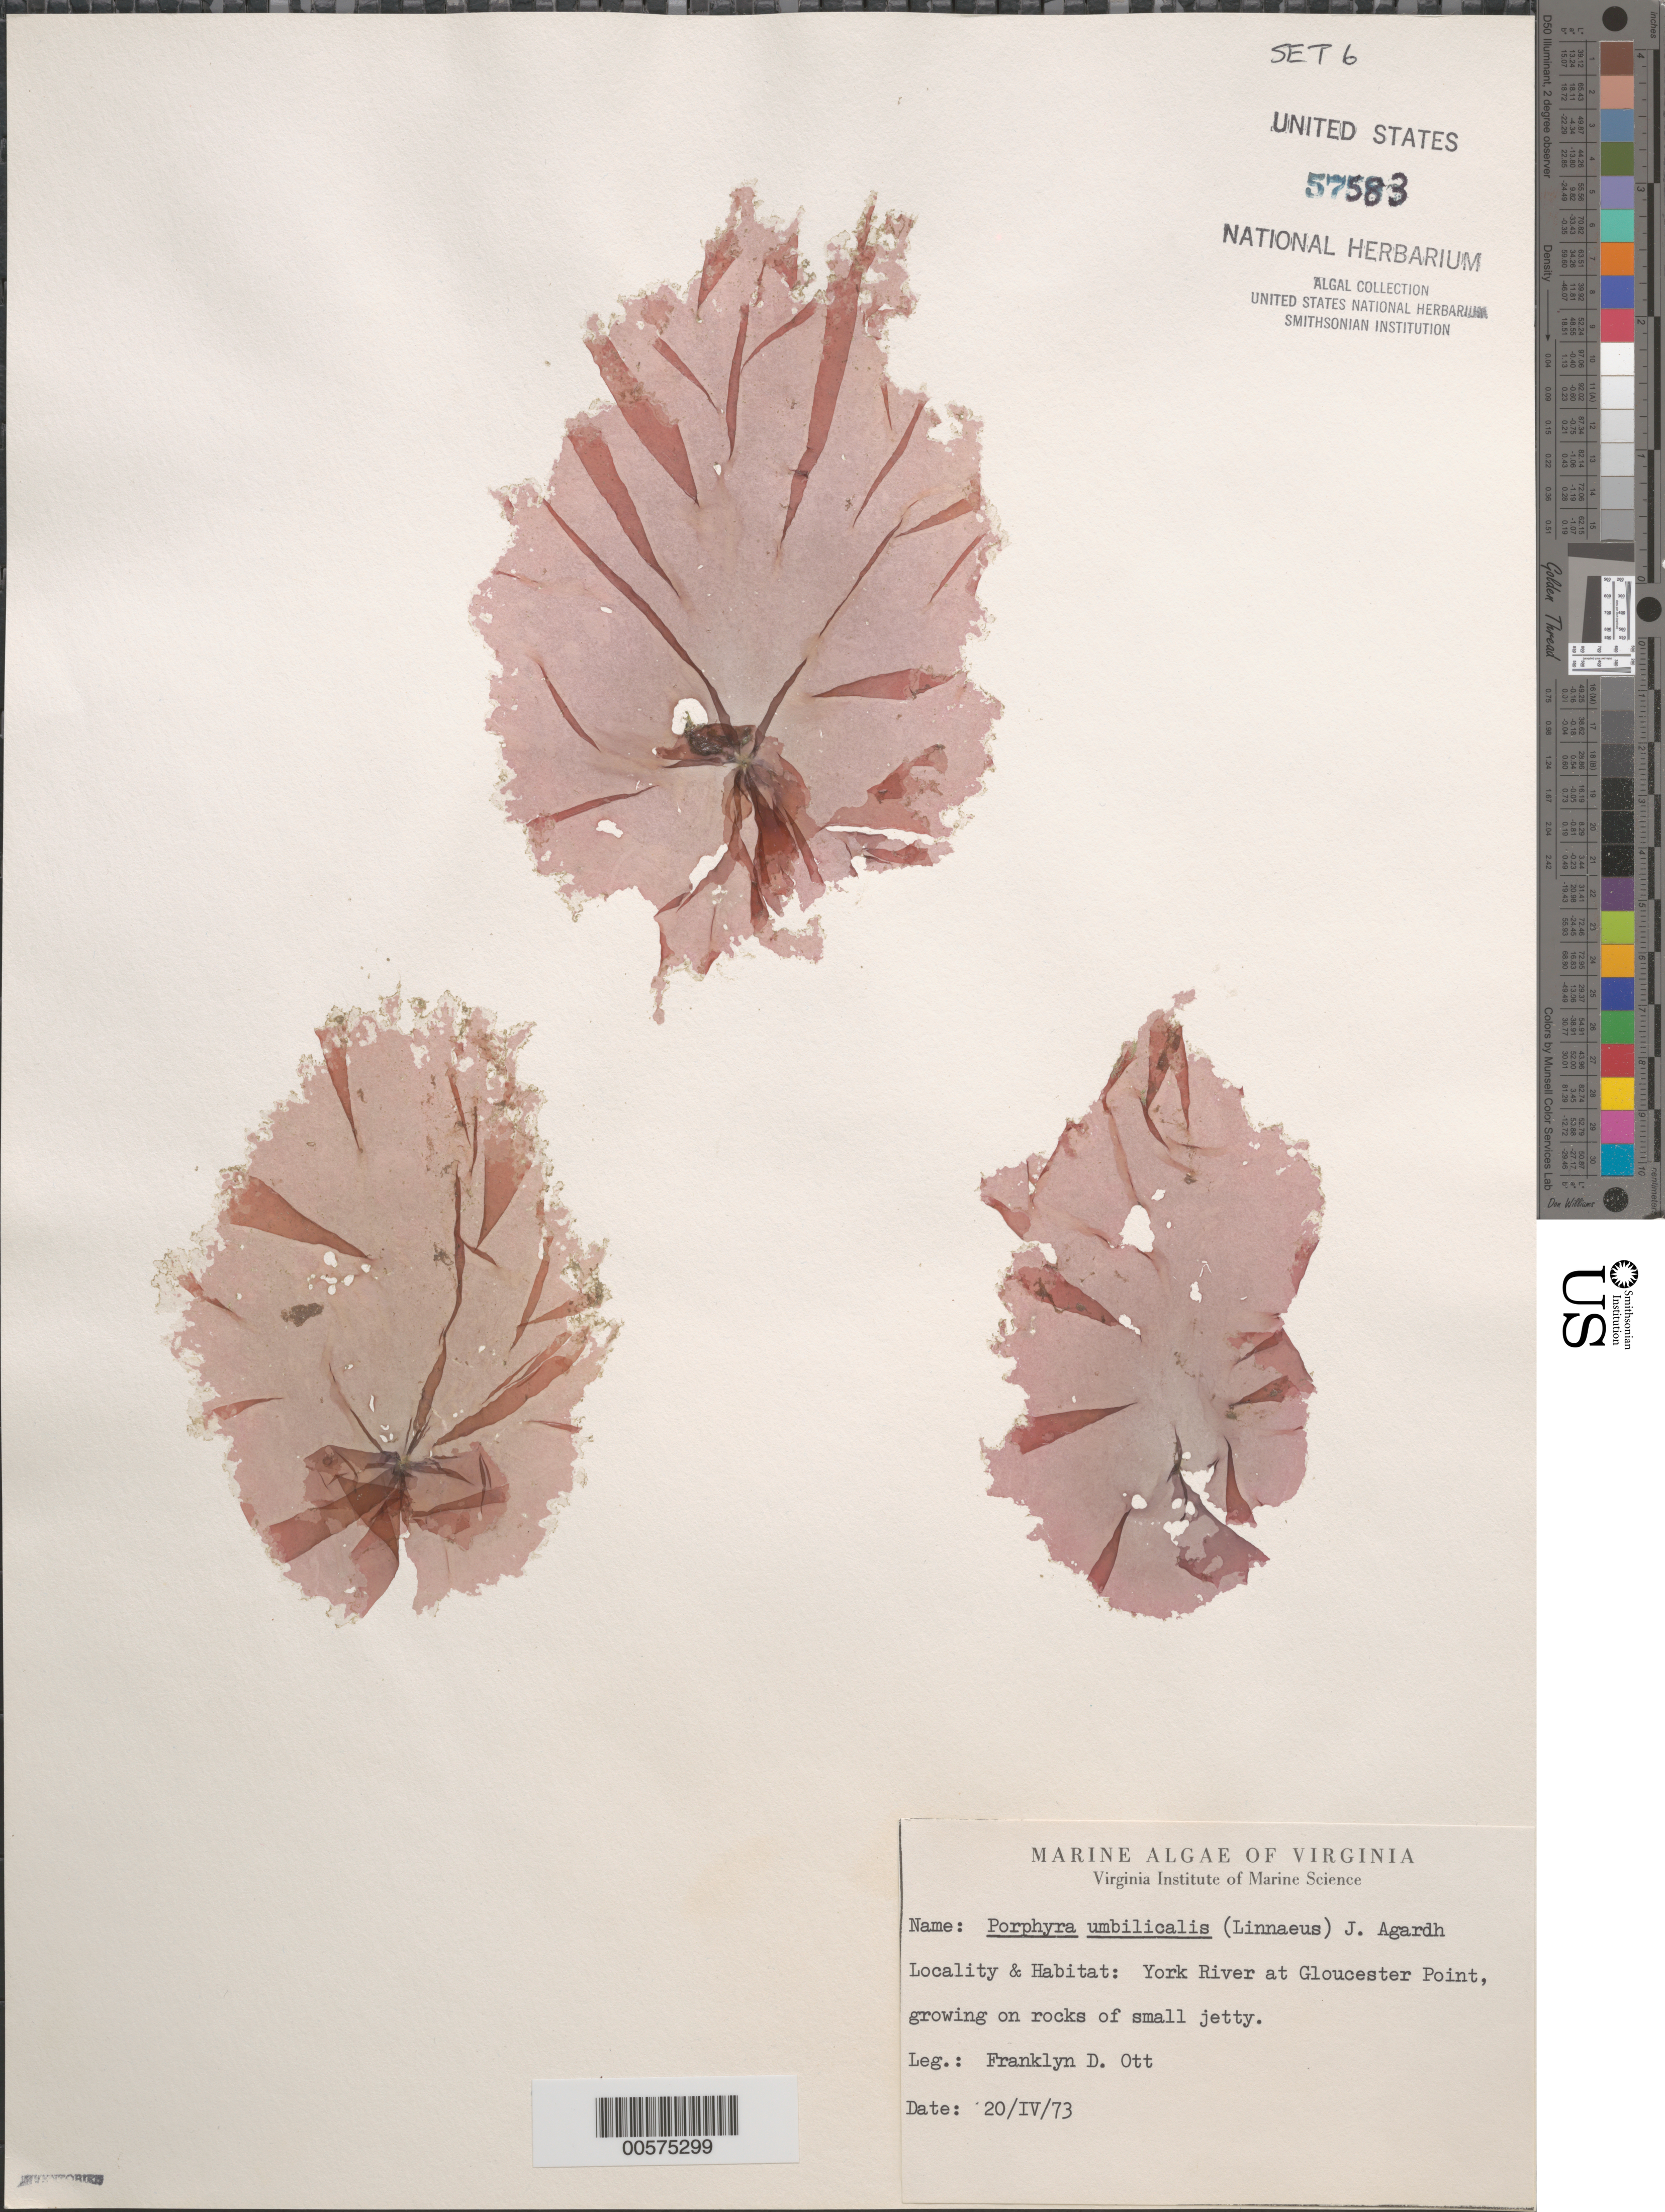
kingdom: Plantae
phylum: Rhodophyta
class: Bangiophyceae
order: Bangiales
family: Bangiaceae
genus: Porphyra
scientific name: Porphyra umbilicalis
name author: Kütz.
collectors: F. Ott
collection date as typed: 20 Apr 1973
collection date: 1973-04-20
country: United States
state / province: Virginia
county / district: Gloucester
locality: Gloucester Point, York River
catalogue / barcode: US 57583